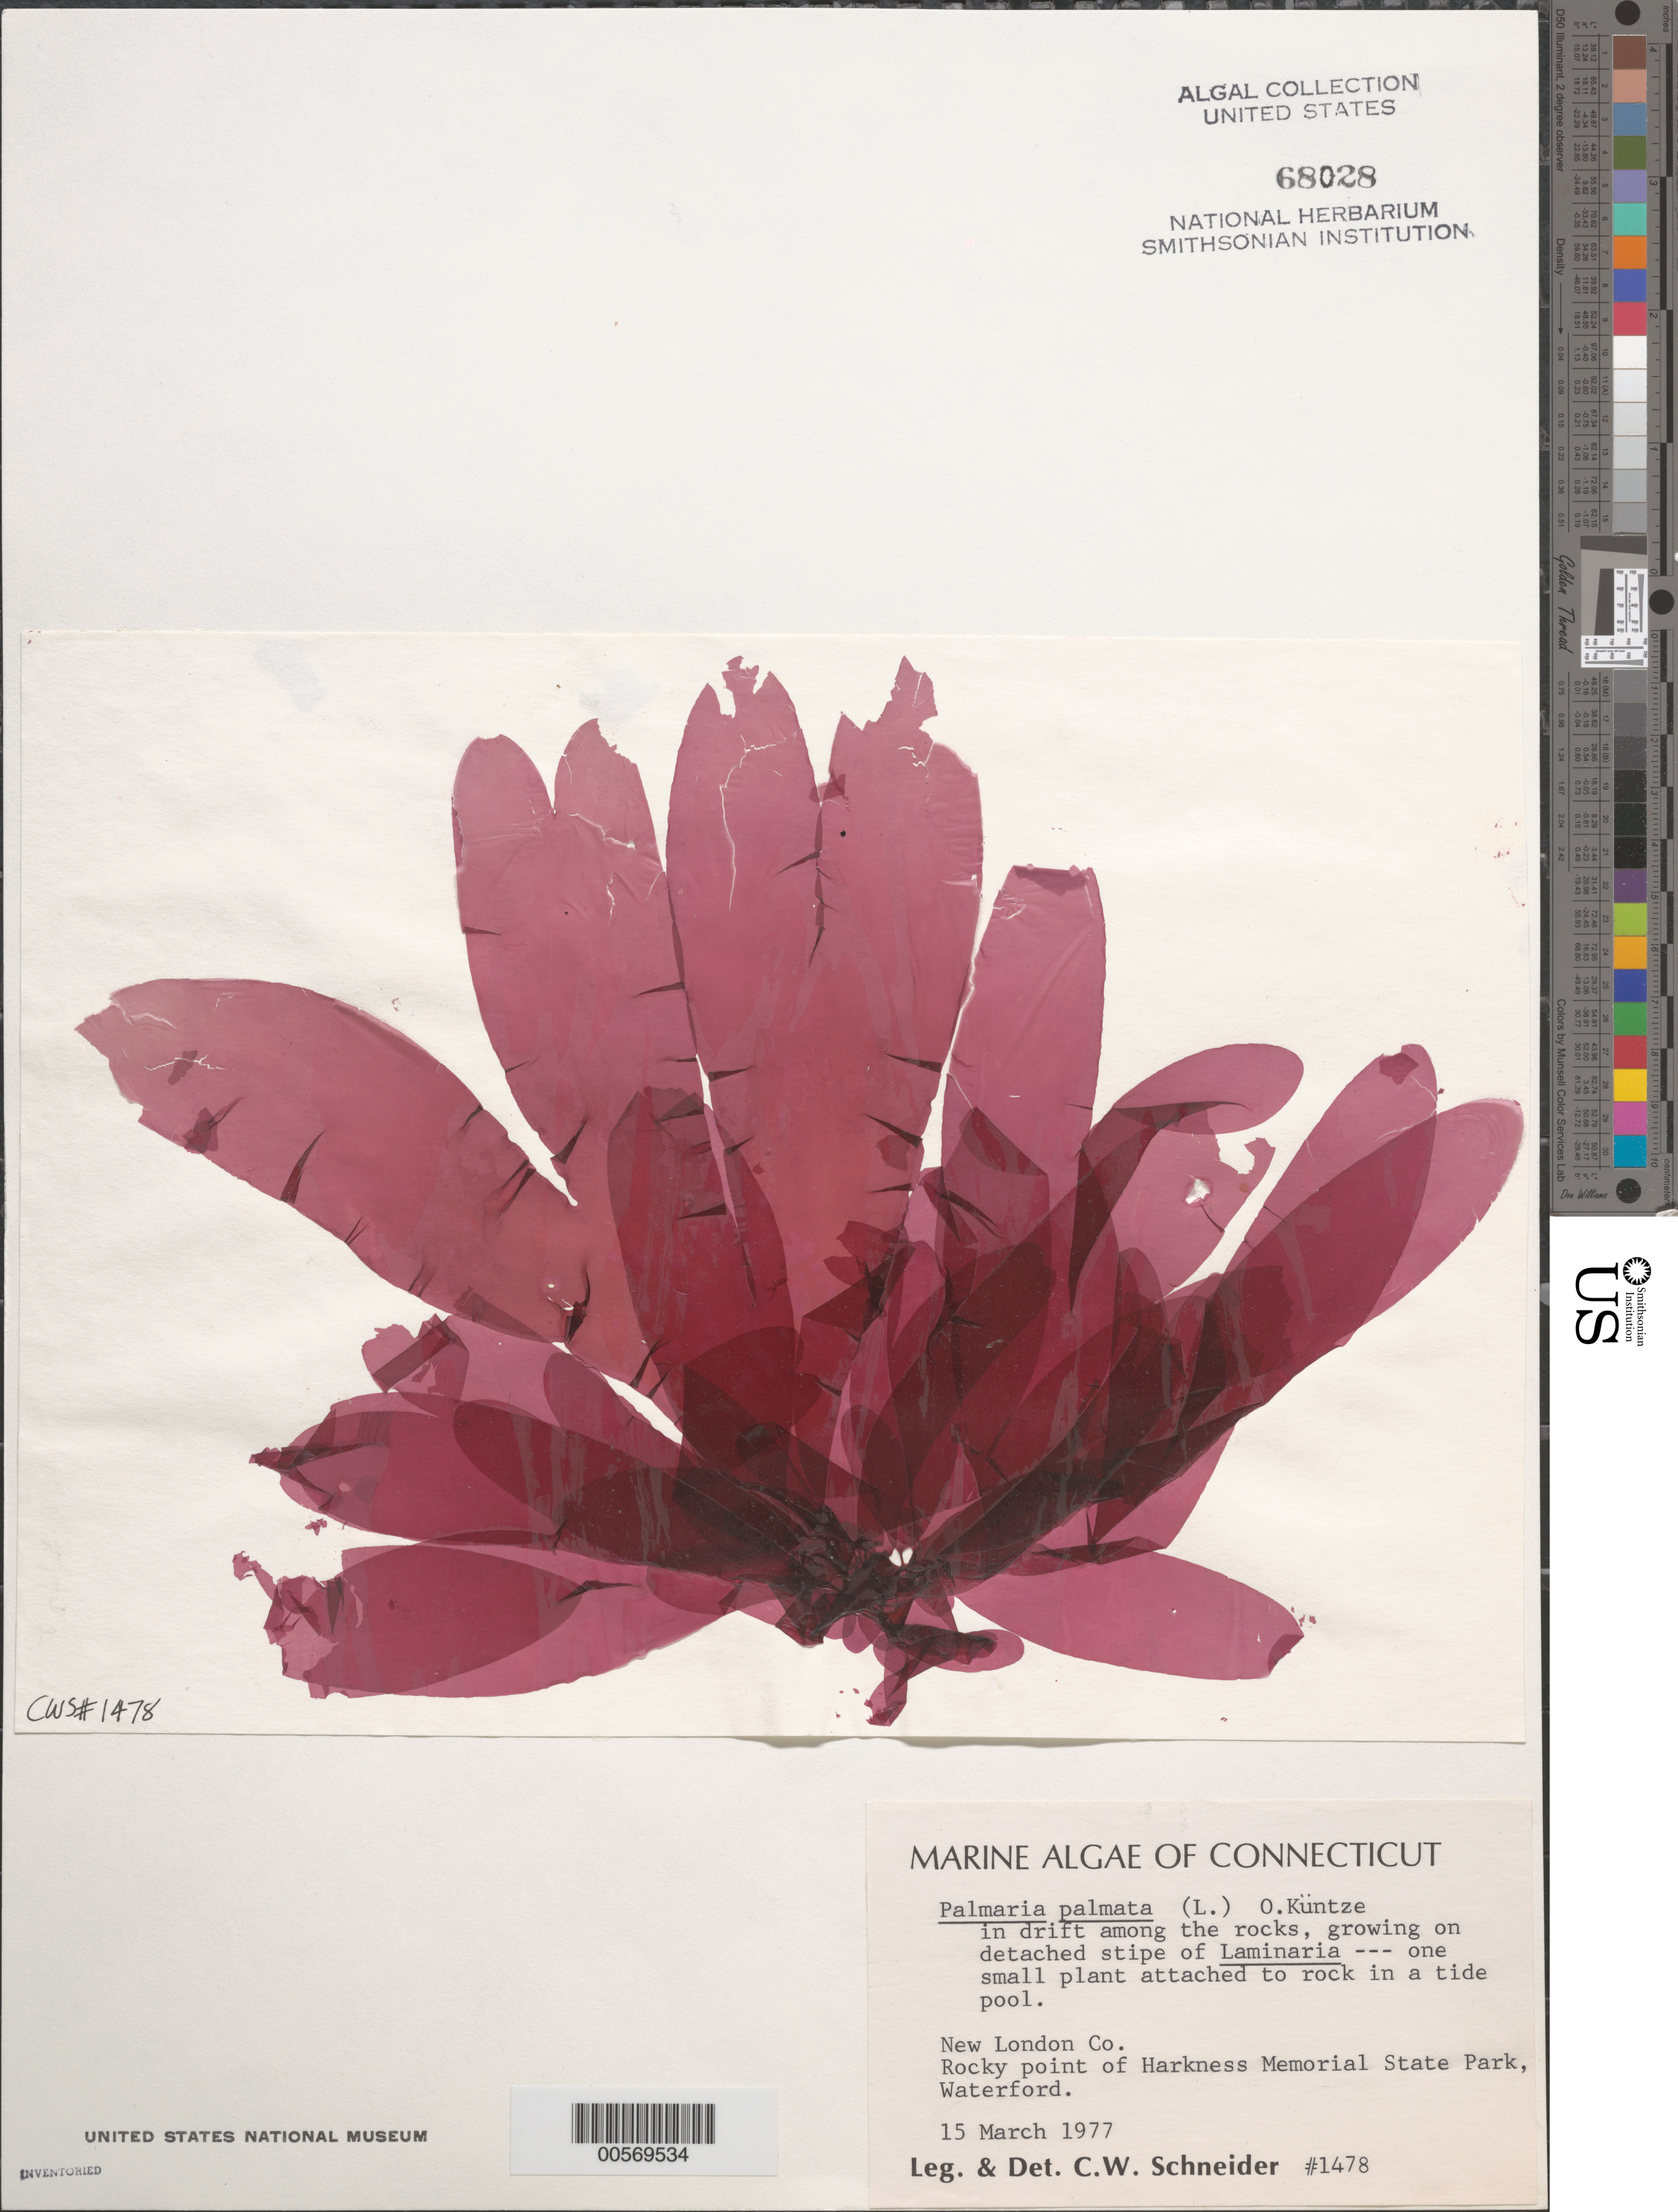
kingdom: Plantae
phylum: Rhodophyta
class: Florideophyceae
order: Palmariales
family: Palmariaceae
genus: Palmaria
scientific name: Palmaria palmata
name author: (L.) F. Weber & D. Mohr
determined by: Schneider, C. W.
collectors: C. W. Schneider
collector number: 1478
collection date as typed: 15 Mar 1977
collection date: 1977-03-15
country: United States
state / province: Connecticut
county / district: New London County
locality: Rocky point of Harkness Memorial State Park, Waterford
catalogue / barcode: US 68028